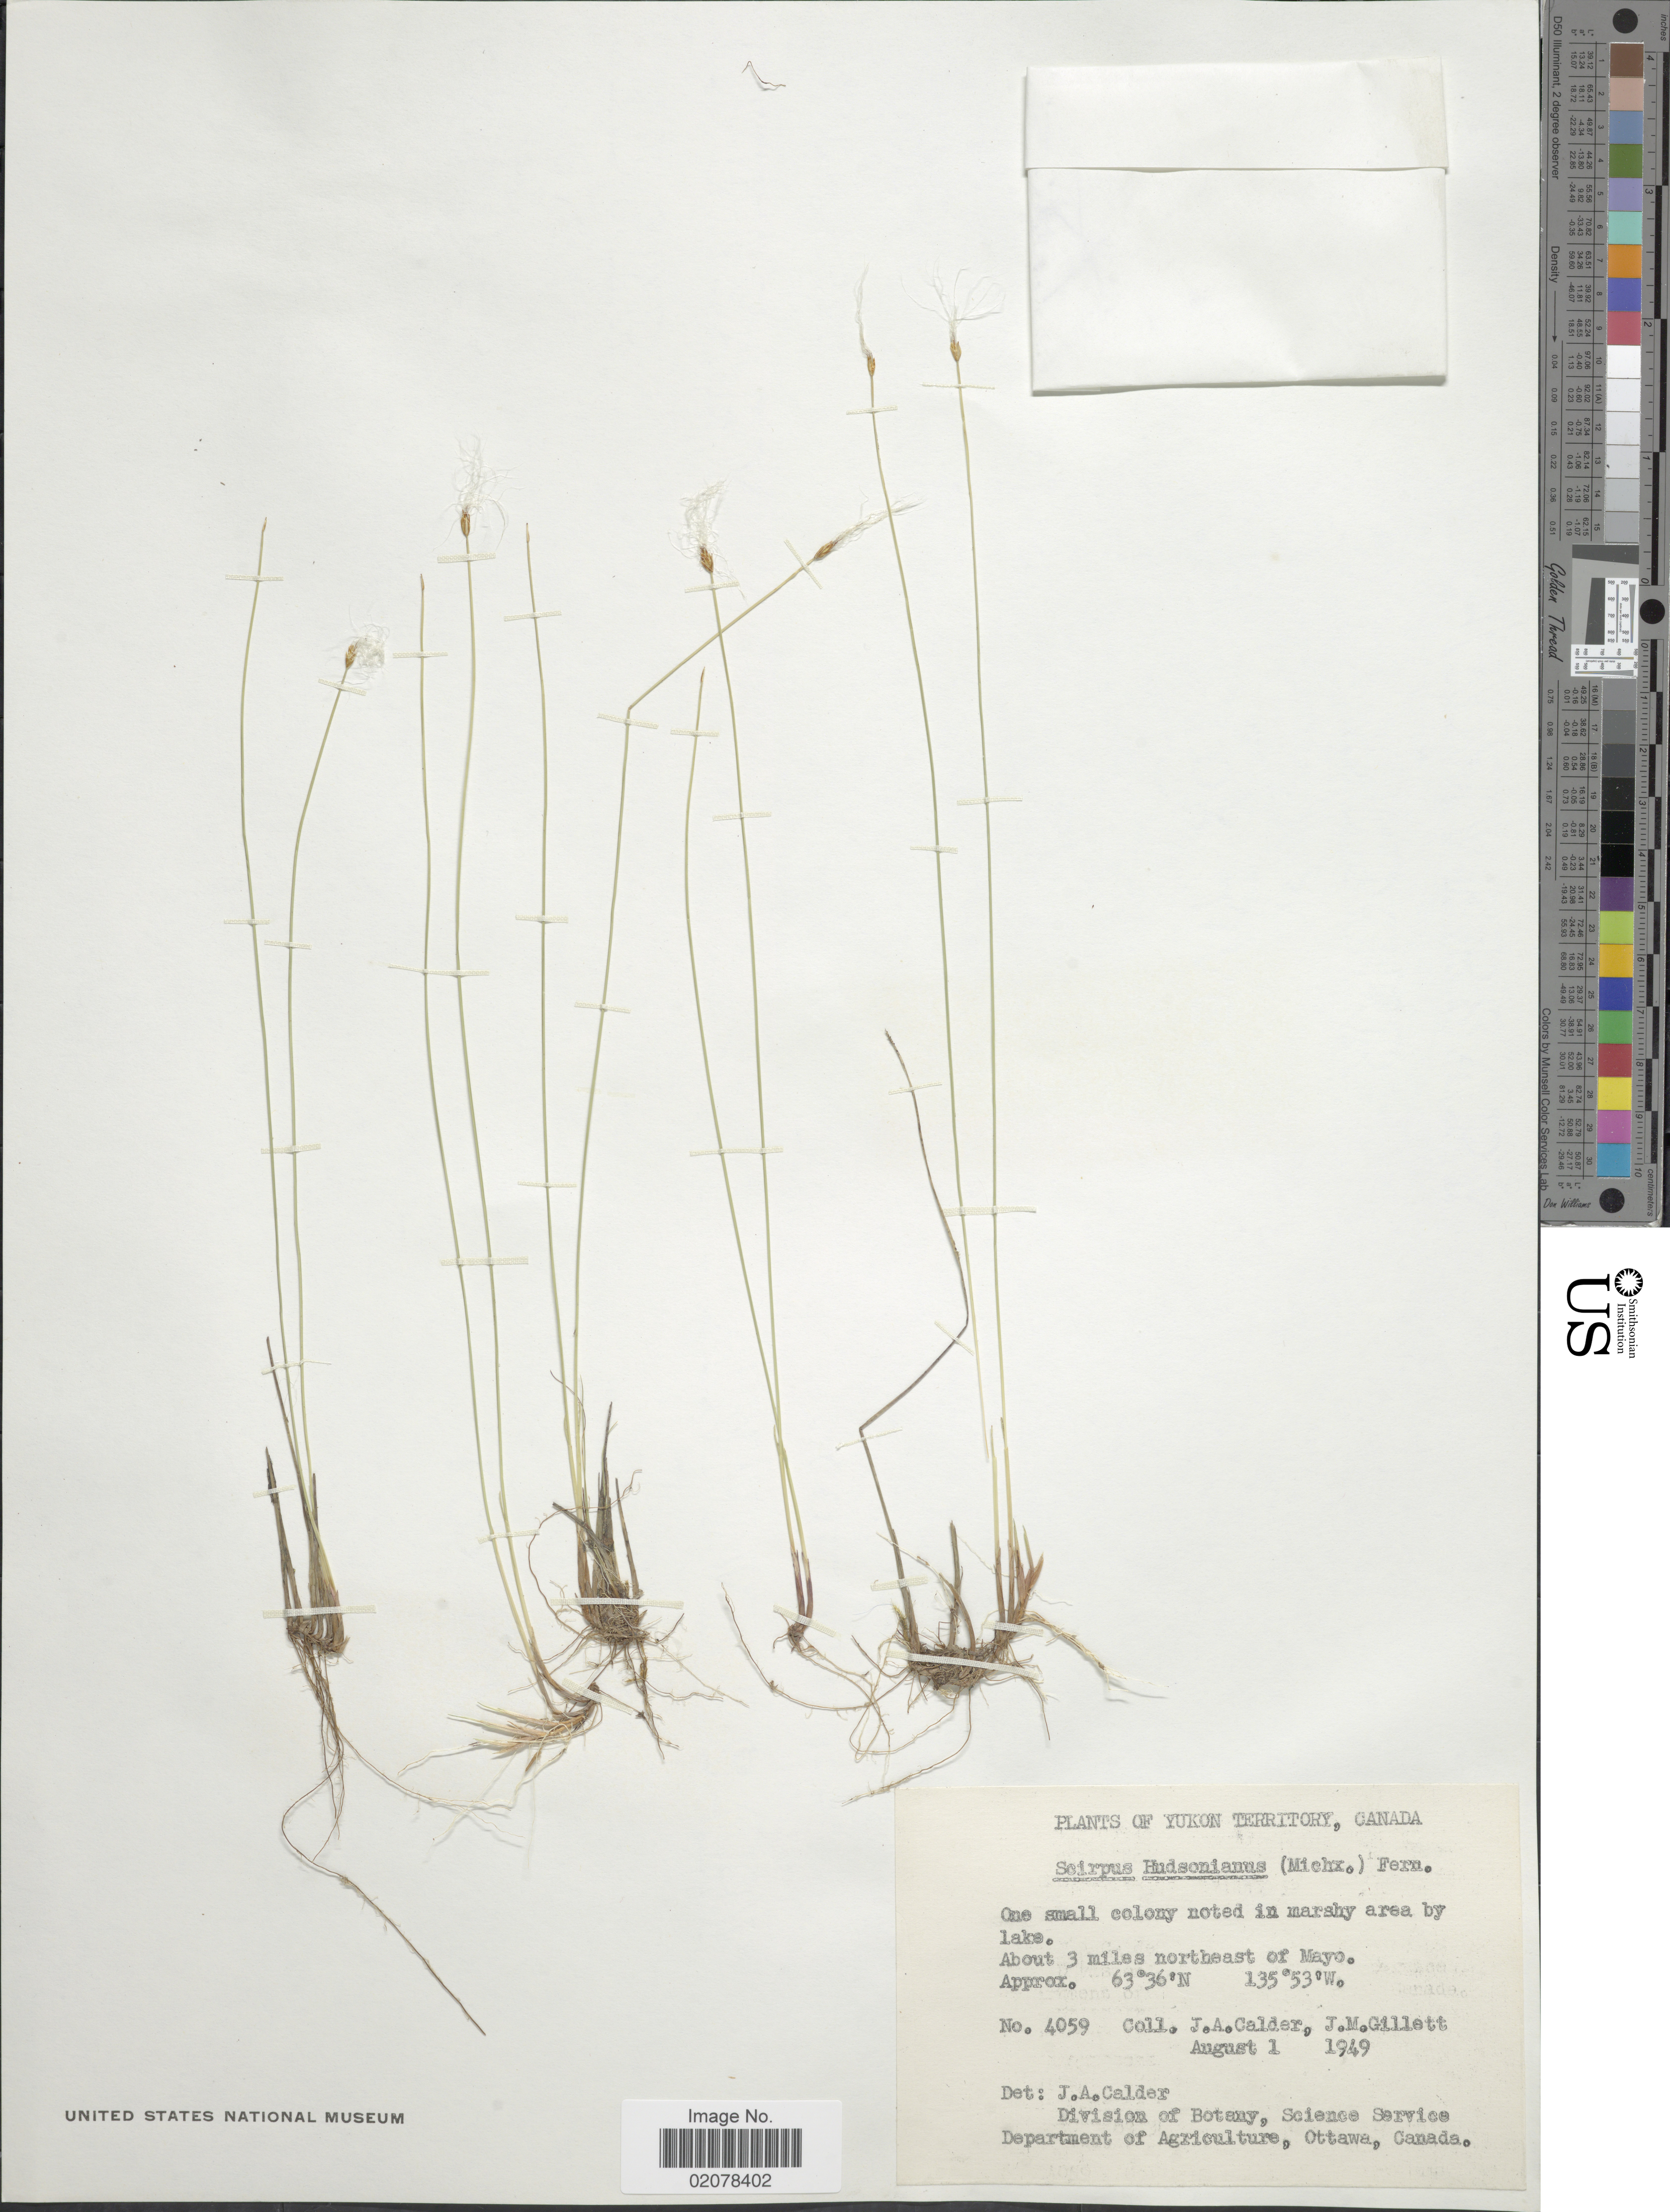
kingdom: Plantae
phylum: Tracheophyta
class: Liliopsida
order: Poales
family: Cyperaceae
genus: Trichophorum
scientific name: Trichophorum alpinum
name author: (L.) Pers.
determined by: Strong, M. T., (US), Smithsonian Institution - National Museum of Natural History (UNITED STATES)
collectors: J. A. Calder & J. M. Gillett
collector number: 4059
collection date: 1949-08-01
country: Canada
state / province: Yukon Territory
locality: One small colony noted in marshy area by lake, about 3 miles northeast of Mayo